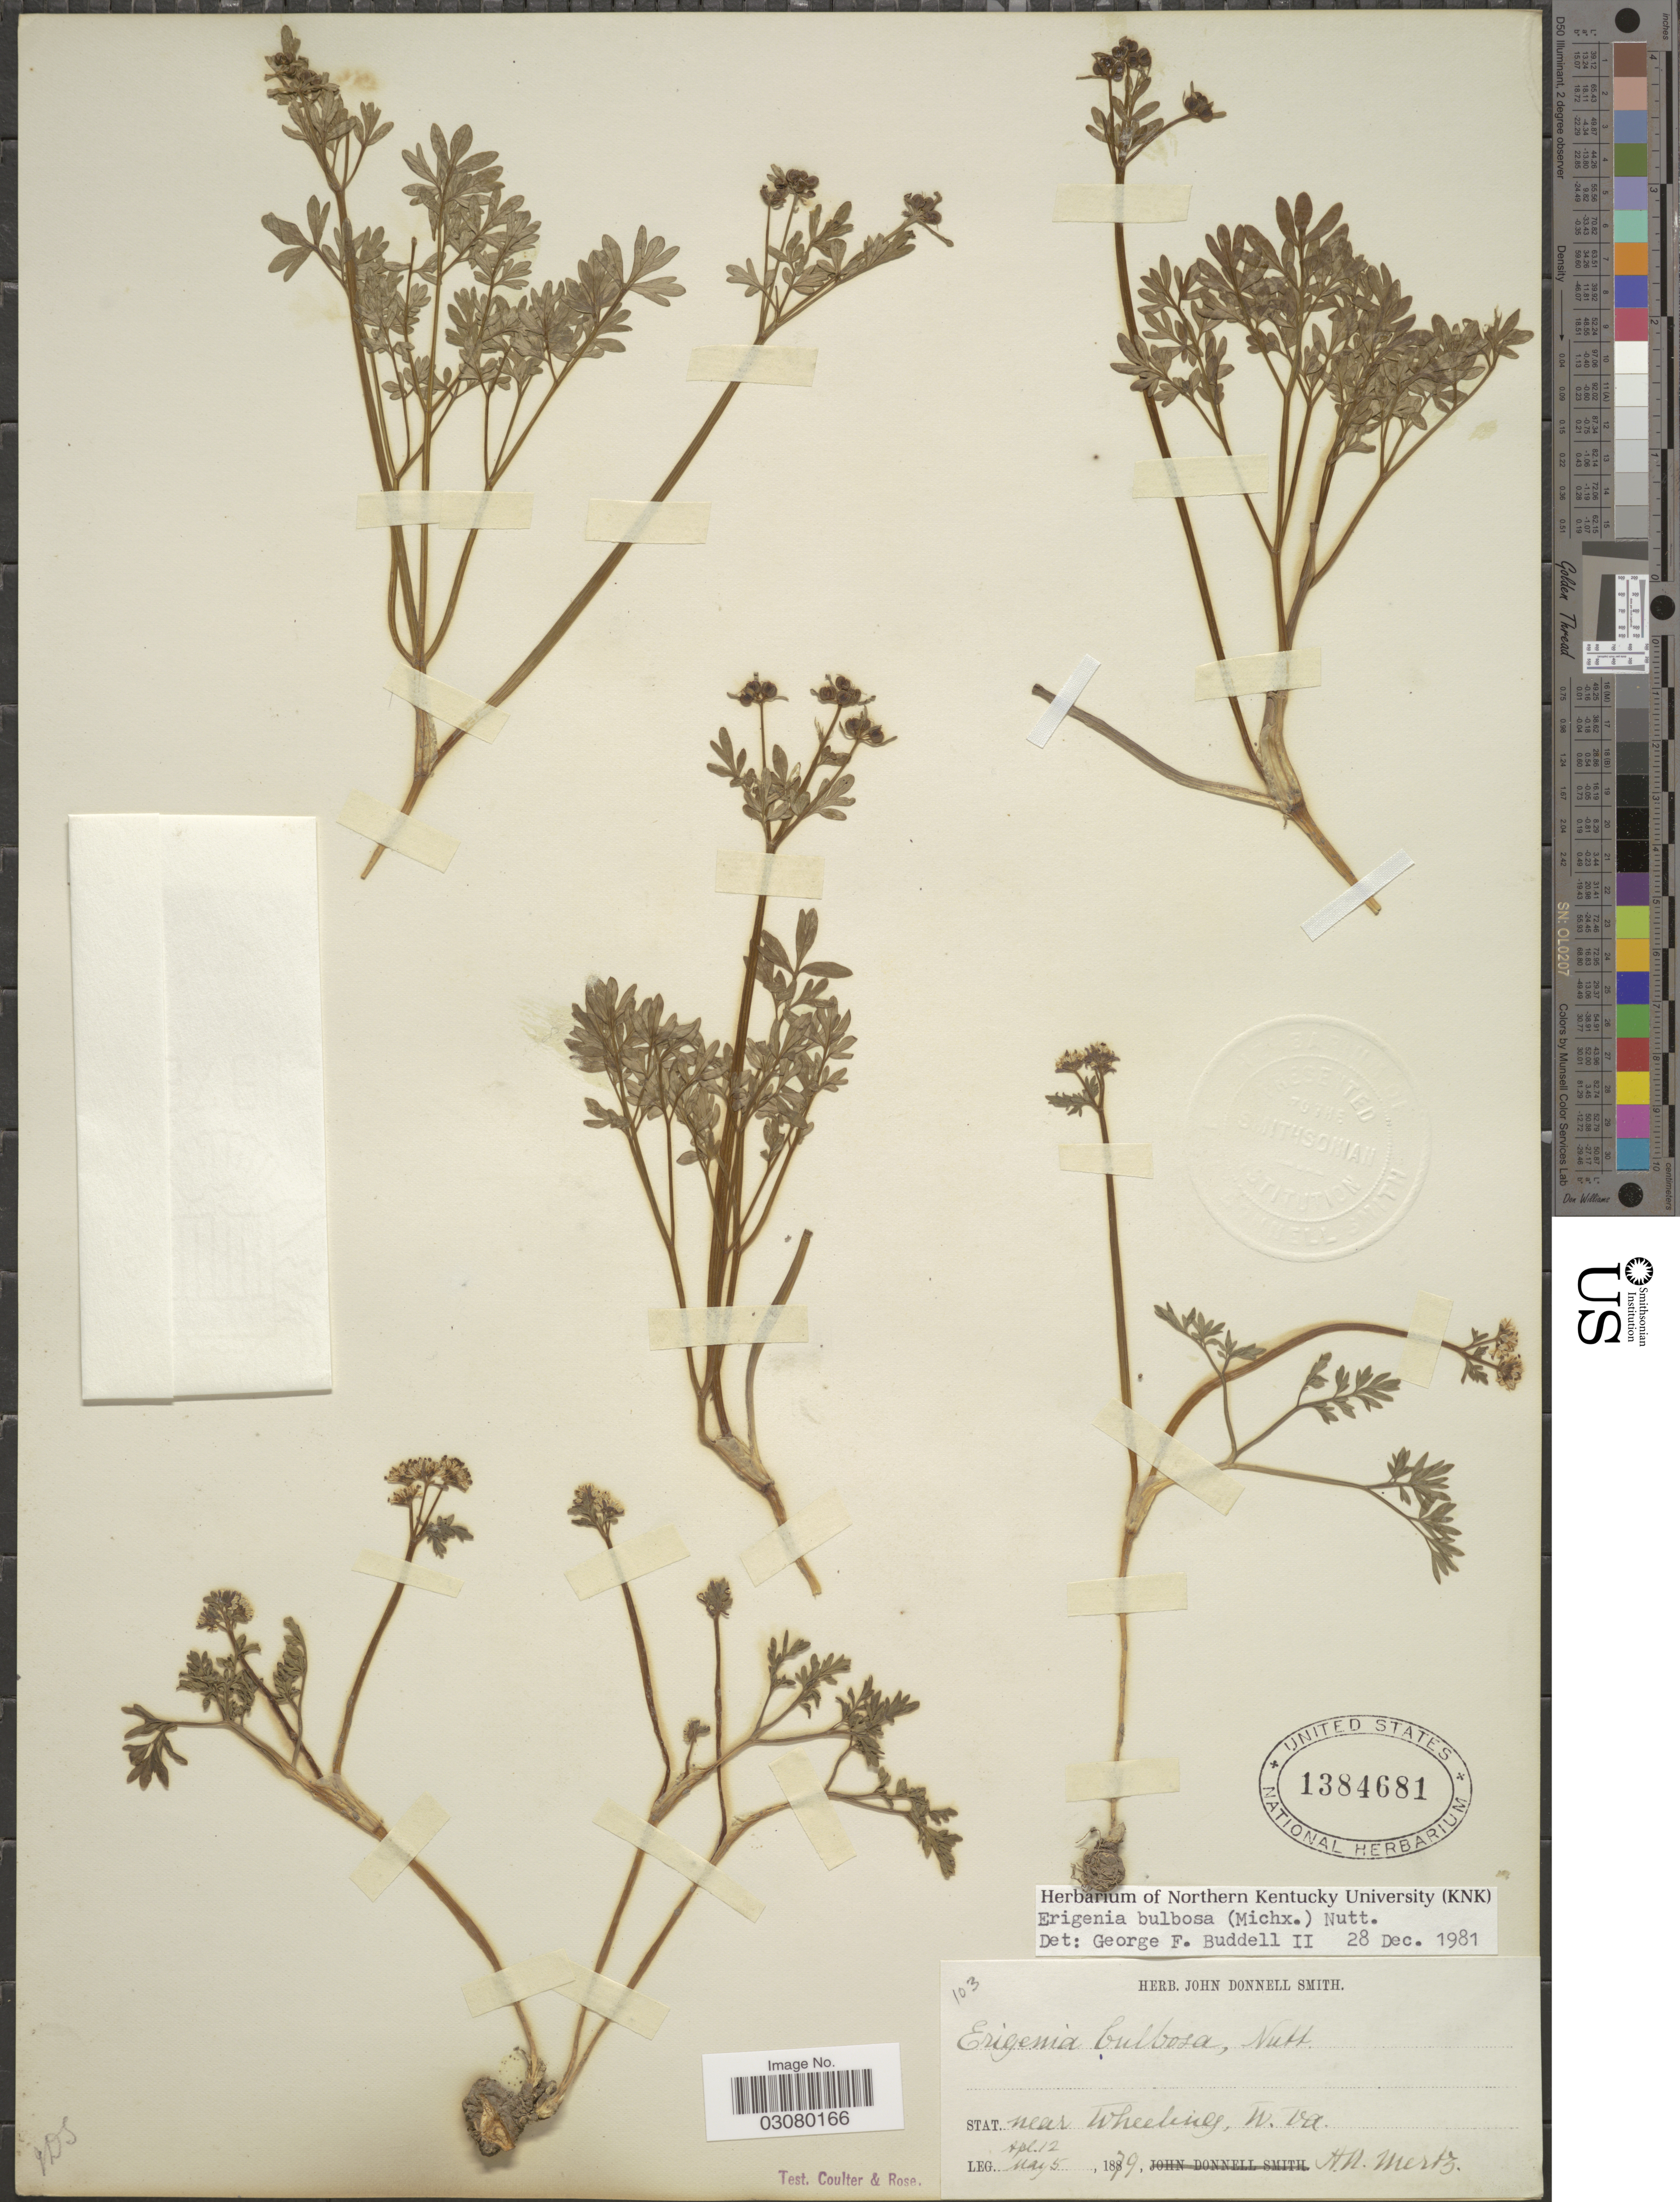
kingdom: Plantae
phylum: Tracheophyta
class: Magnoliopsida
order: Apiales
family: Apiaceae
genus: Erigenia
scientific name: Erigenia bulbosa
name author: (Michx.) Nutt.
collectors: H. Mertz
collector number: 103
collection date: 1879-04-12/1879-05-05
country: United States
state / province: West Virginia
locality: Stat. near Wheeling.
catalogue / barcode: US 1384681